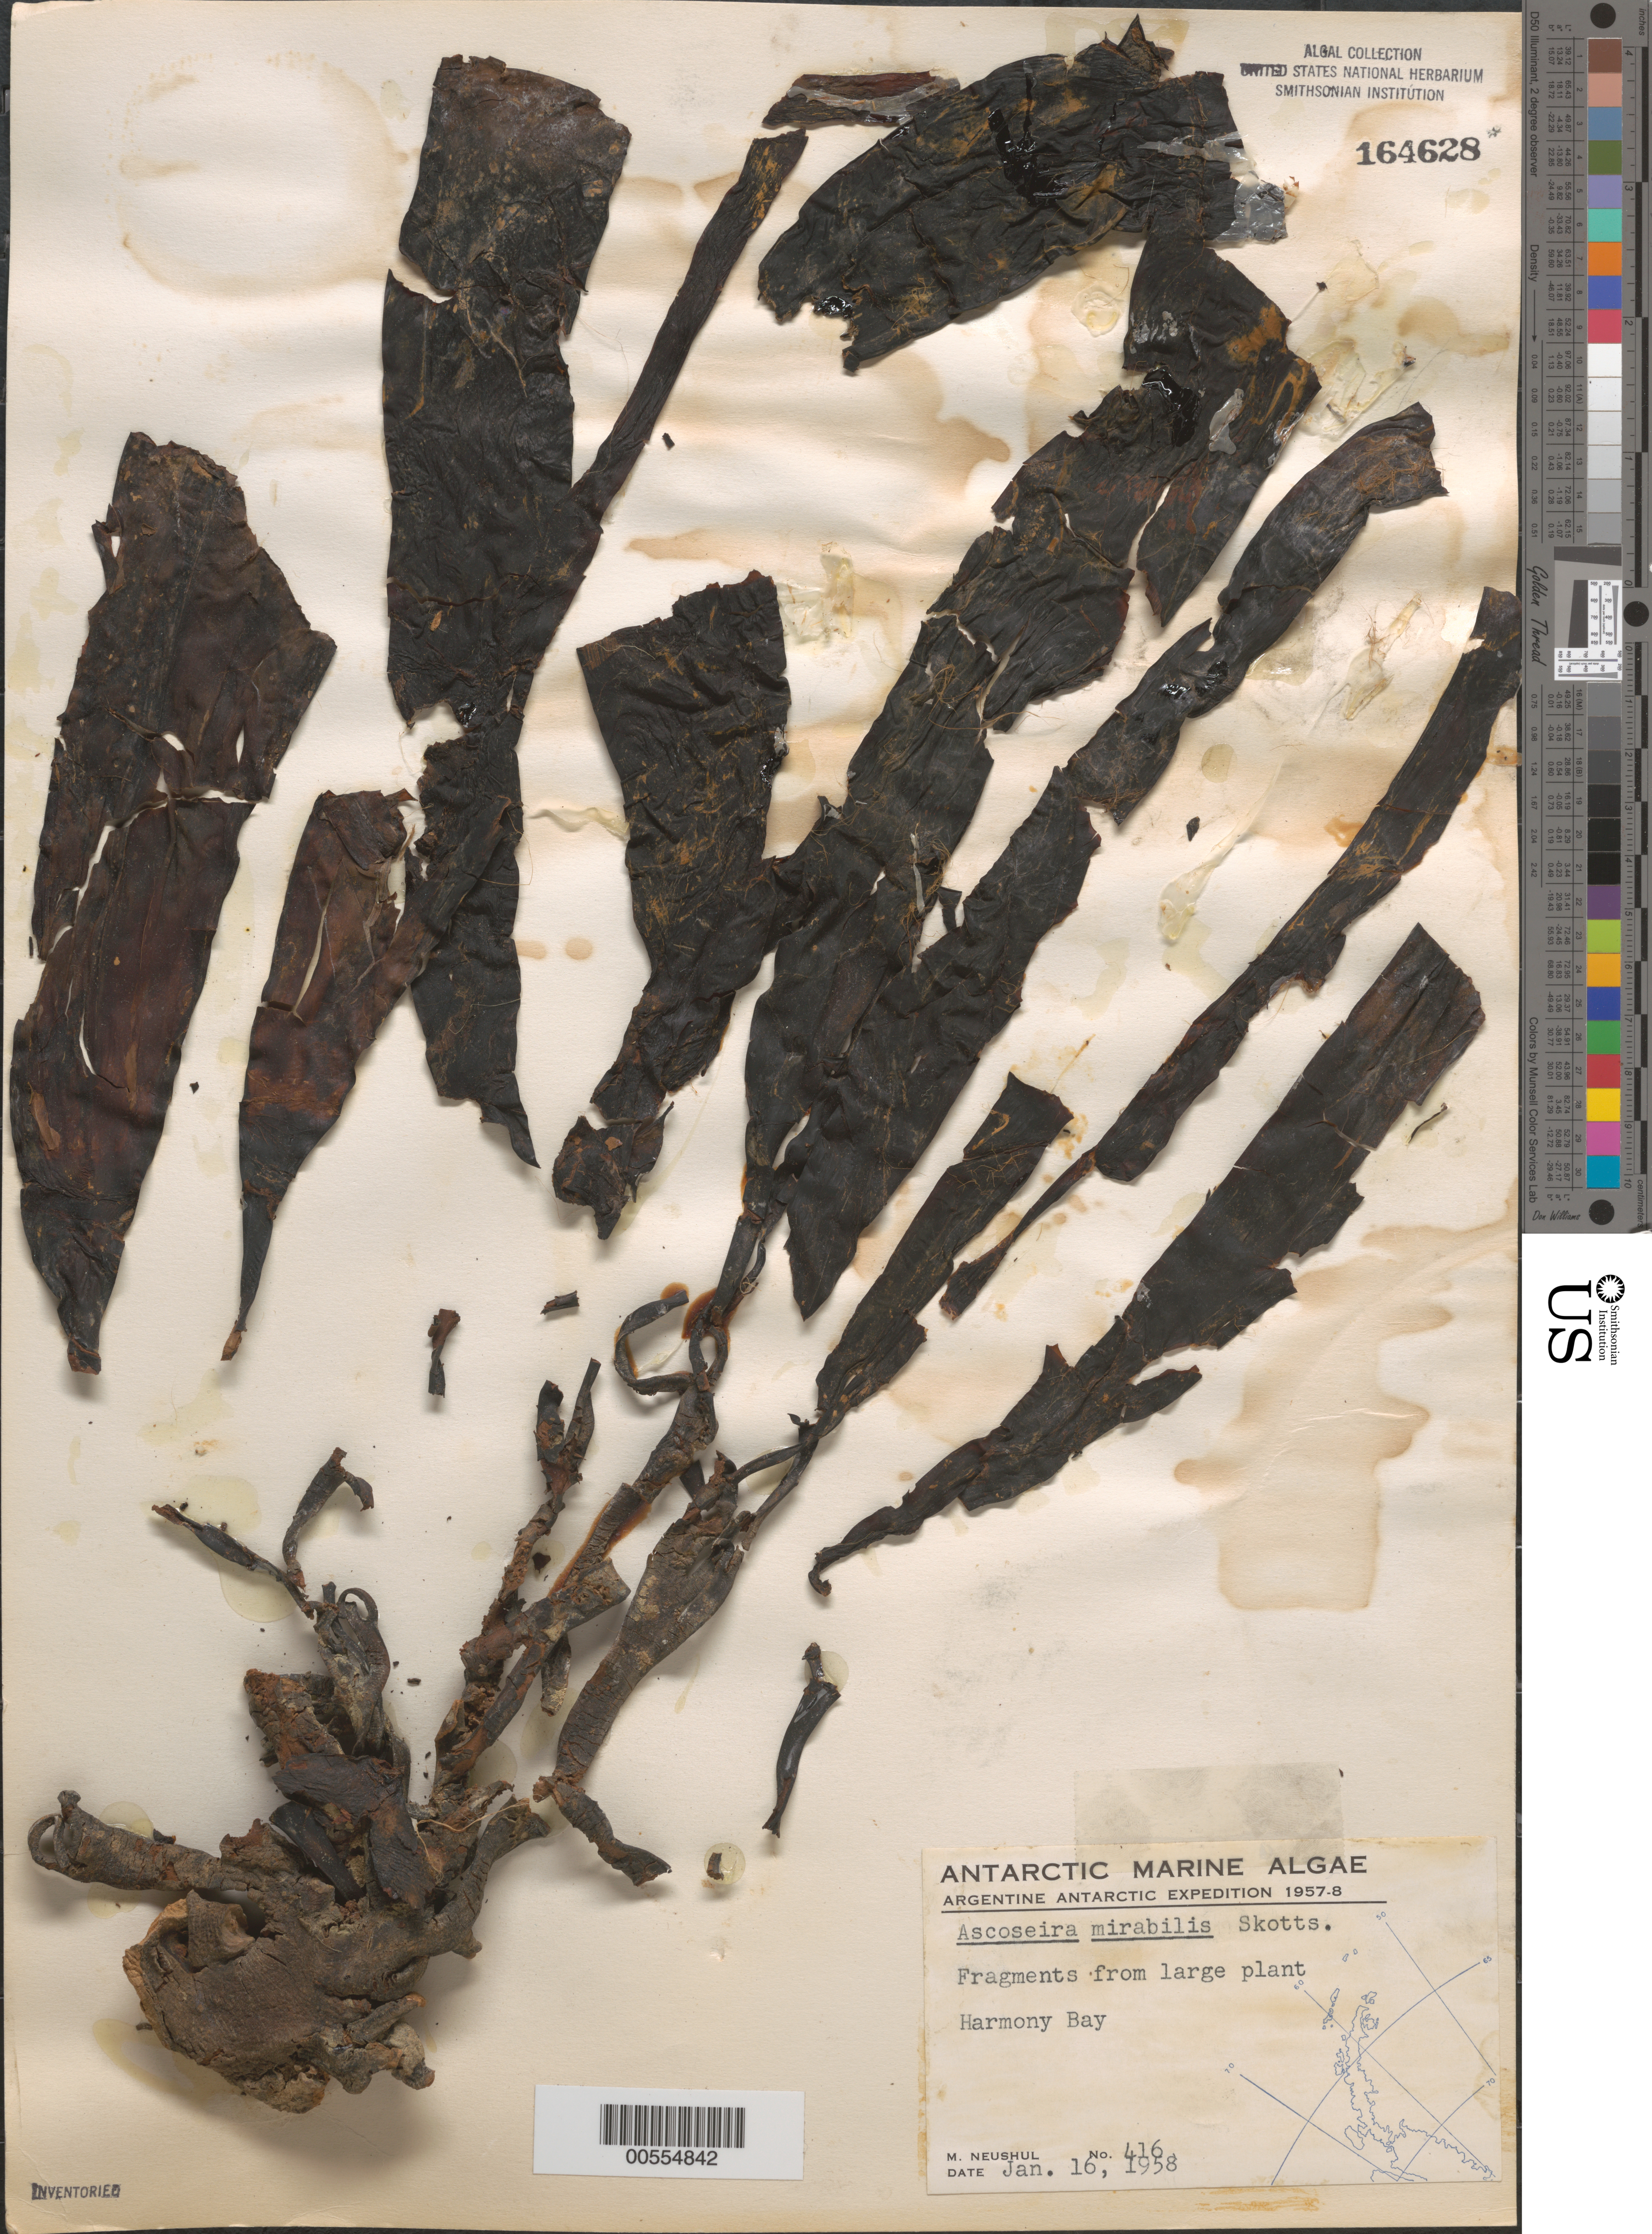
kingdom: Chromista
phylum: Ochrophyta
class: Phaeophyceae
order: Ascoseirales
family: Ascoseiraceae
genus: Ascoseira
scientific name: Ascoseira mirabilis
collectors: M. Neushul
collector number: Neushul 416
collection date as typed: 16 Jan 1958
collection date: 1958-01-16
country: Antarctica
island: Nelson Island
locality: Harmony Bay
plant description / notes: Argentine Antarctic Expedition, 1957-1958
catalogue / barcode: US 164628